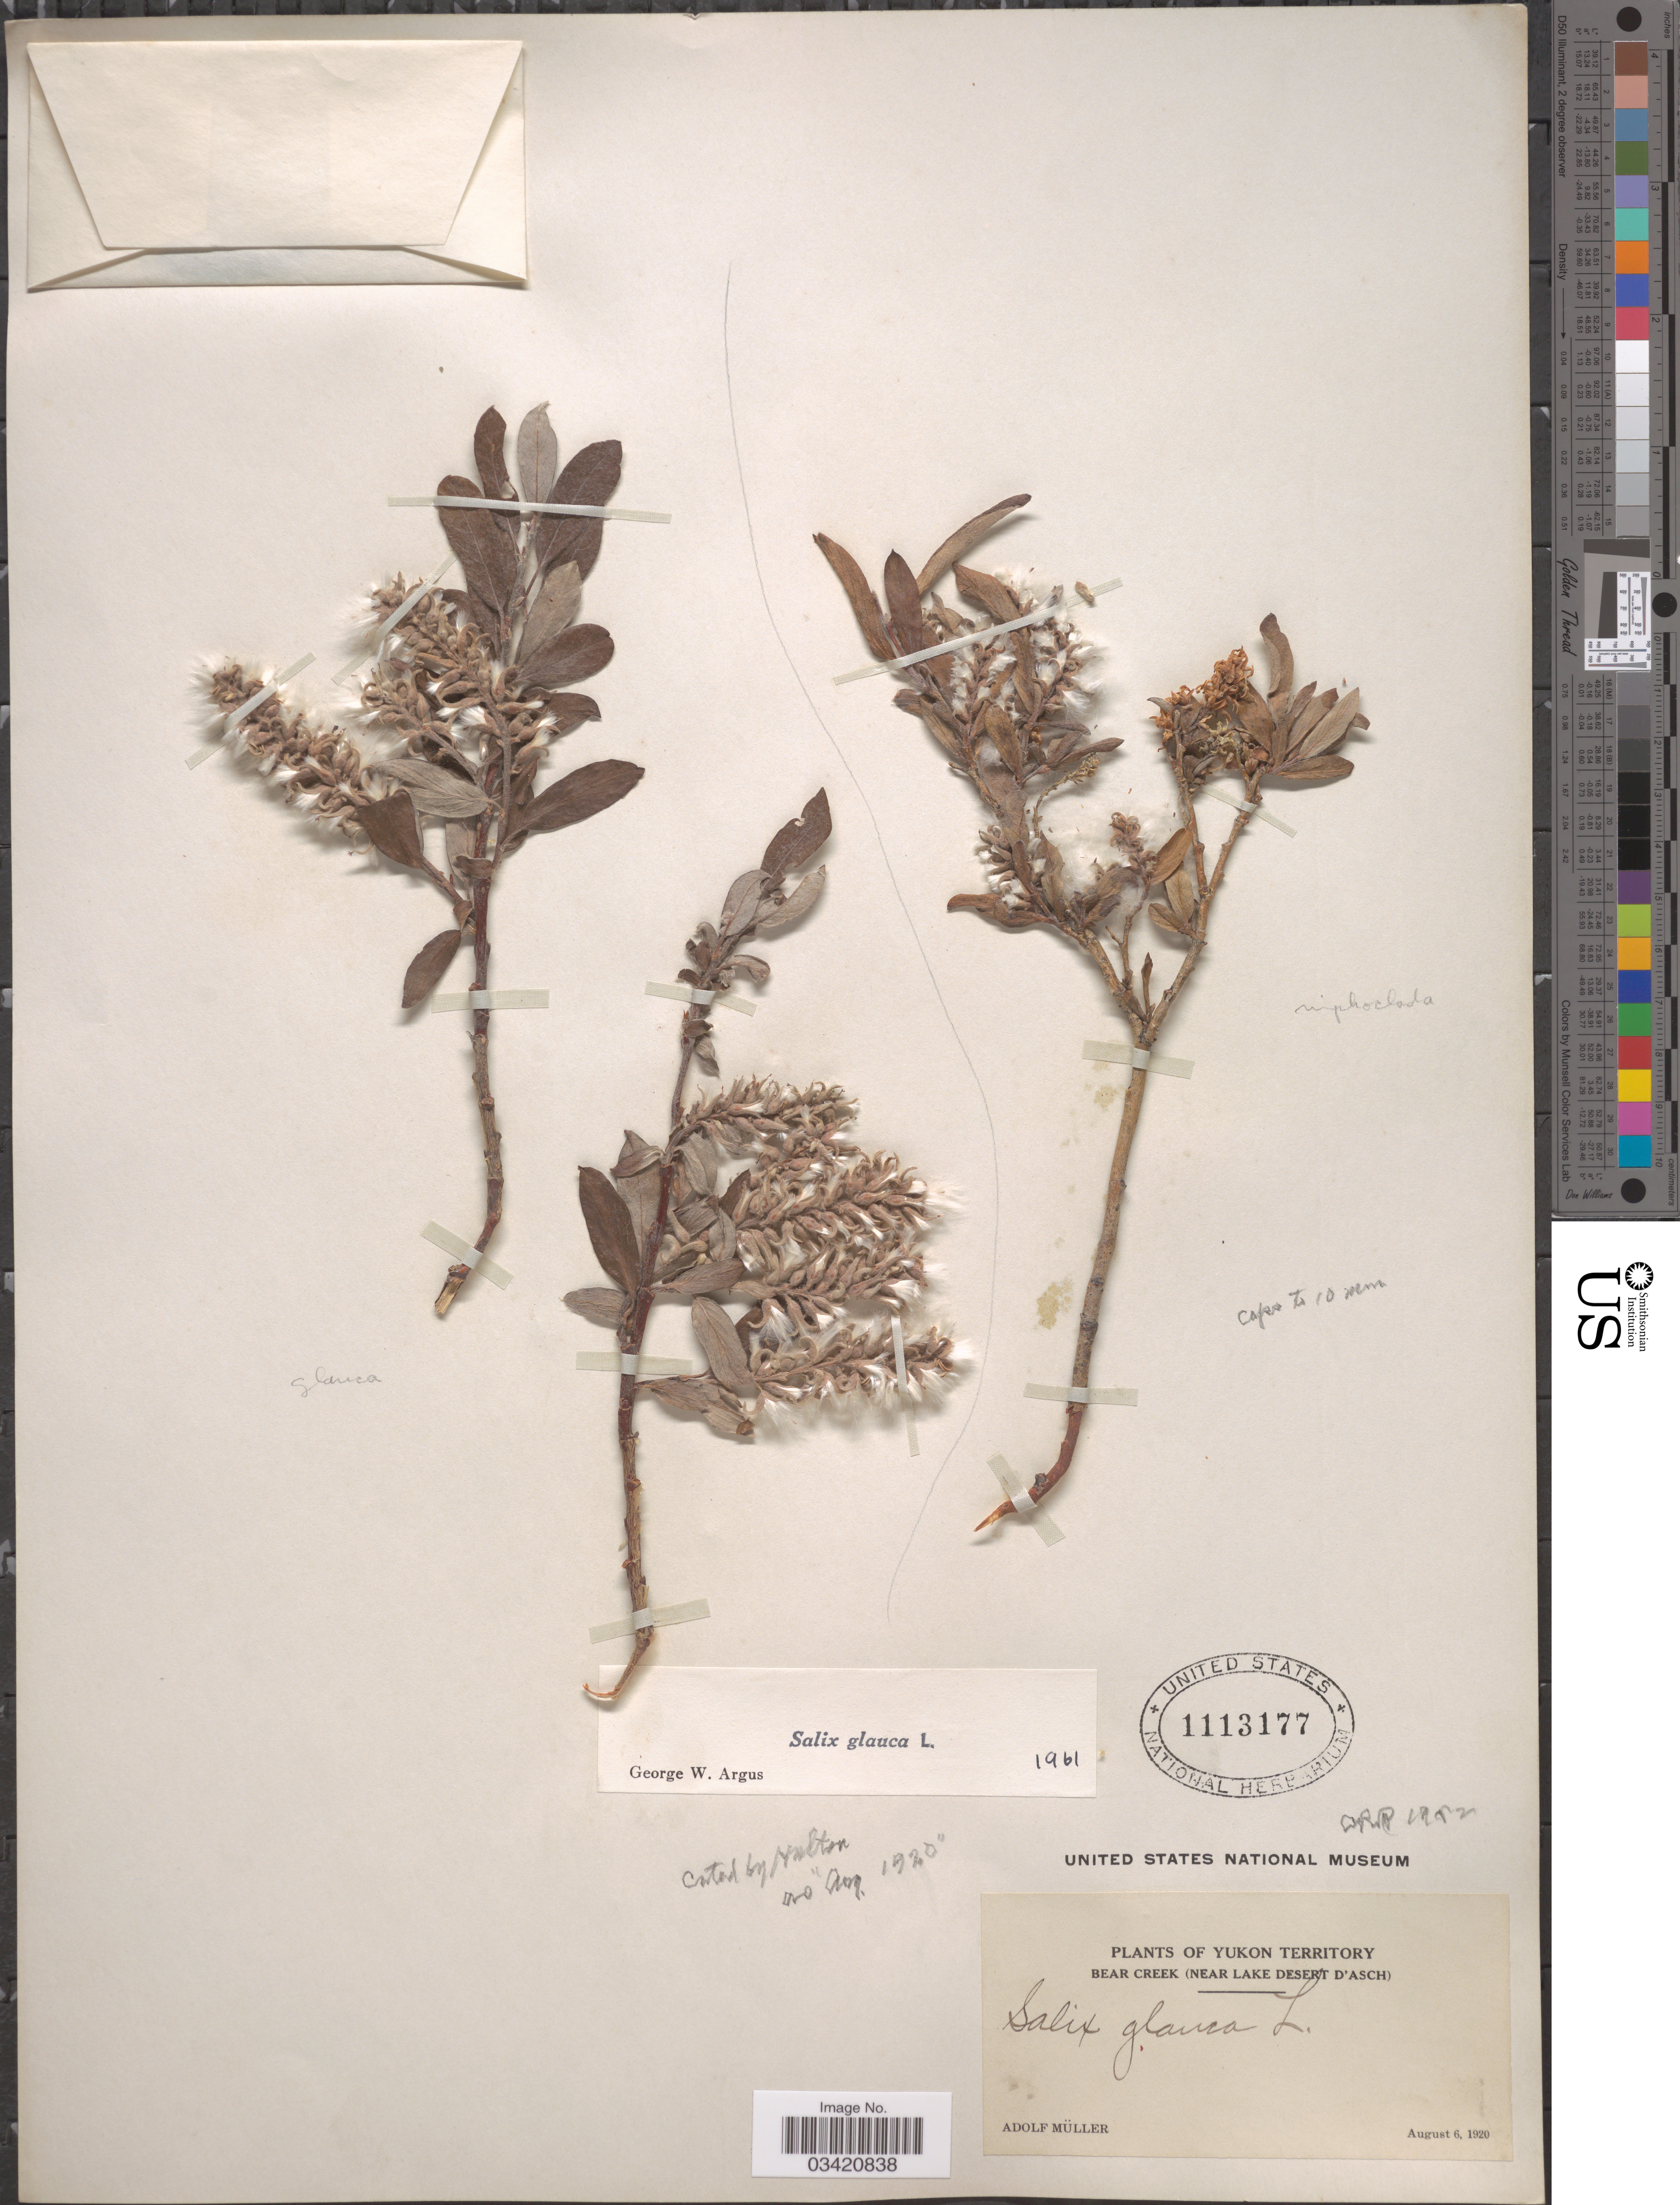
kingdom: Plantae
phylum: Tracheophyta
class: Magnoliopsida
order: Malpighiales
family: Salicaceae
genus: Salix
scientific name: Salix glauca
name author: L.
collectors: A. Muller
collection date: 1920-08-06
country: Canada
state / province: Yukon Territory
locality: Bear Creek (near Lake Desert D'Asch).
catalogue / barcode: US 1113177